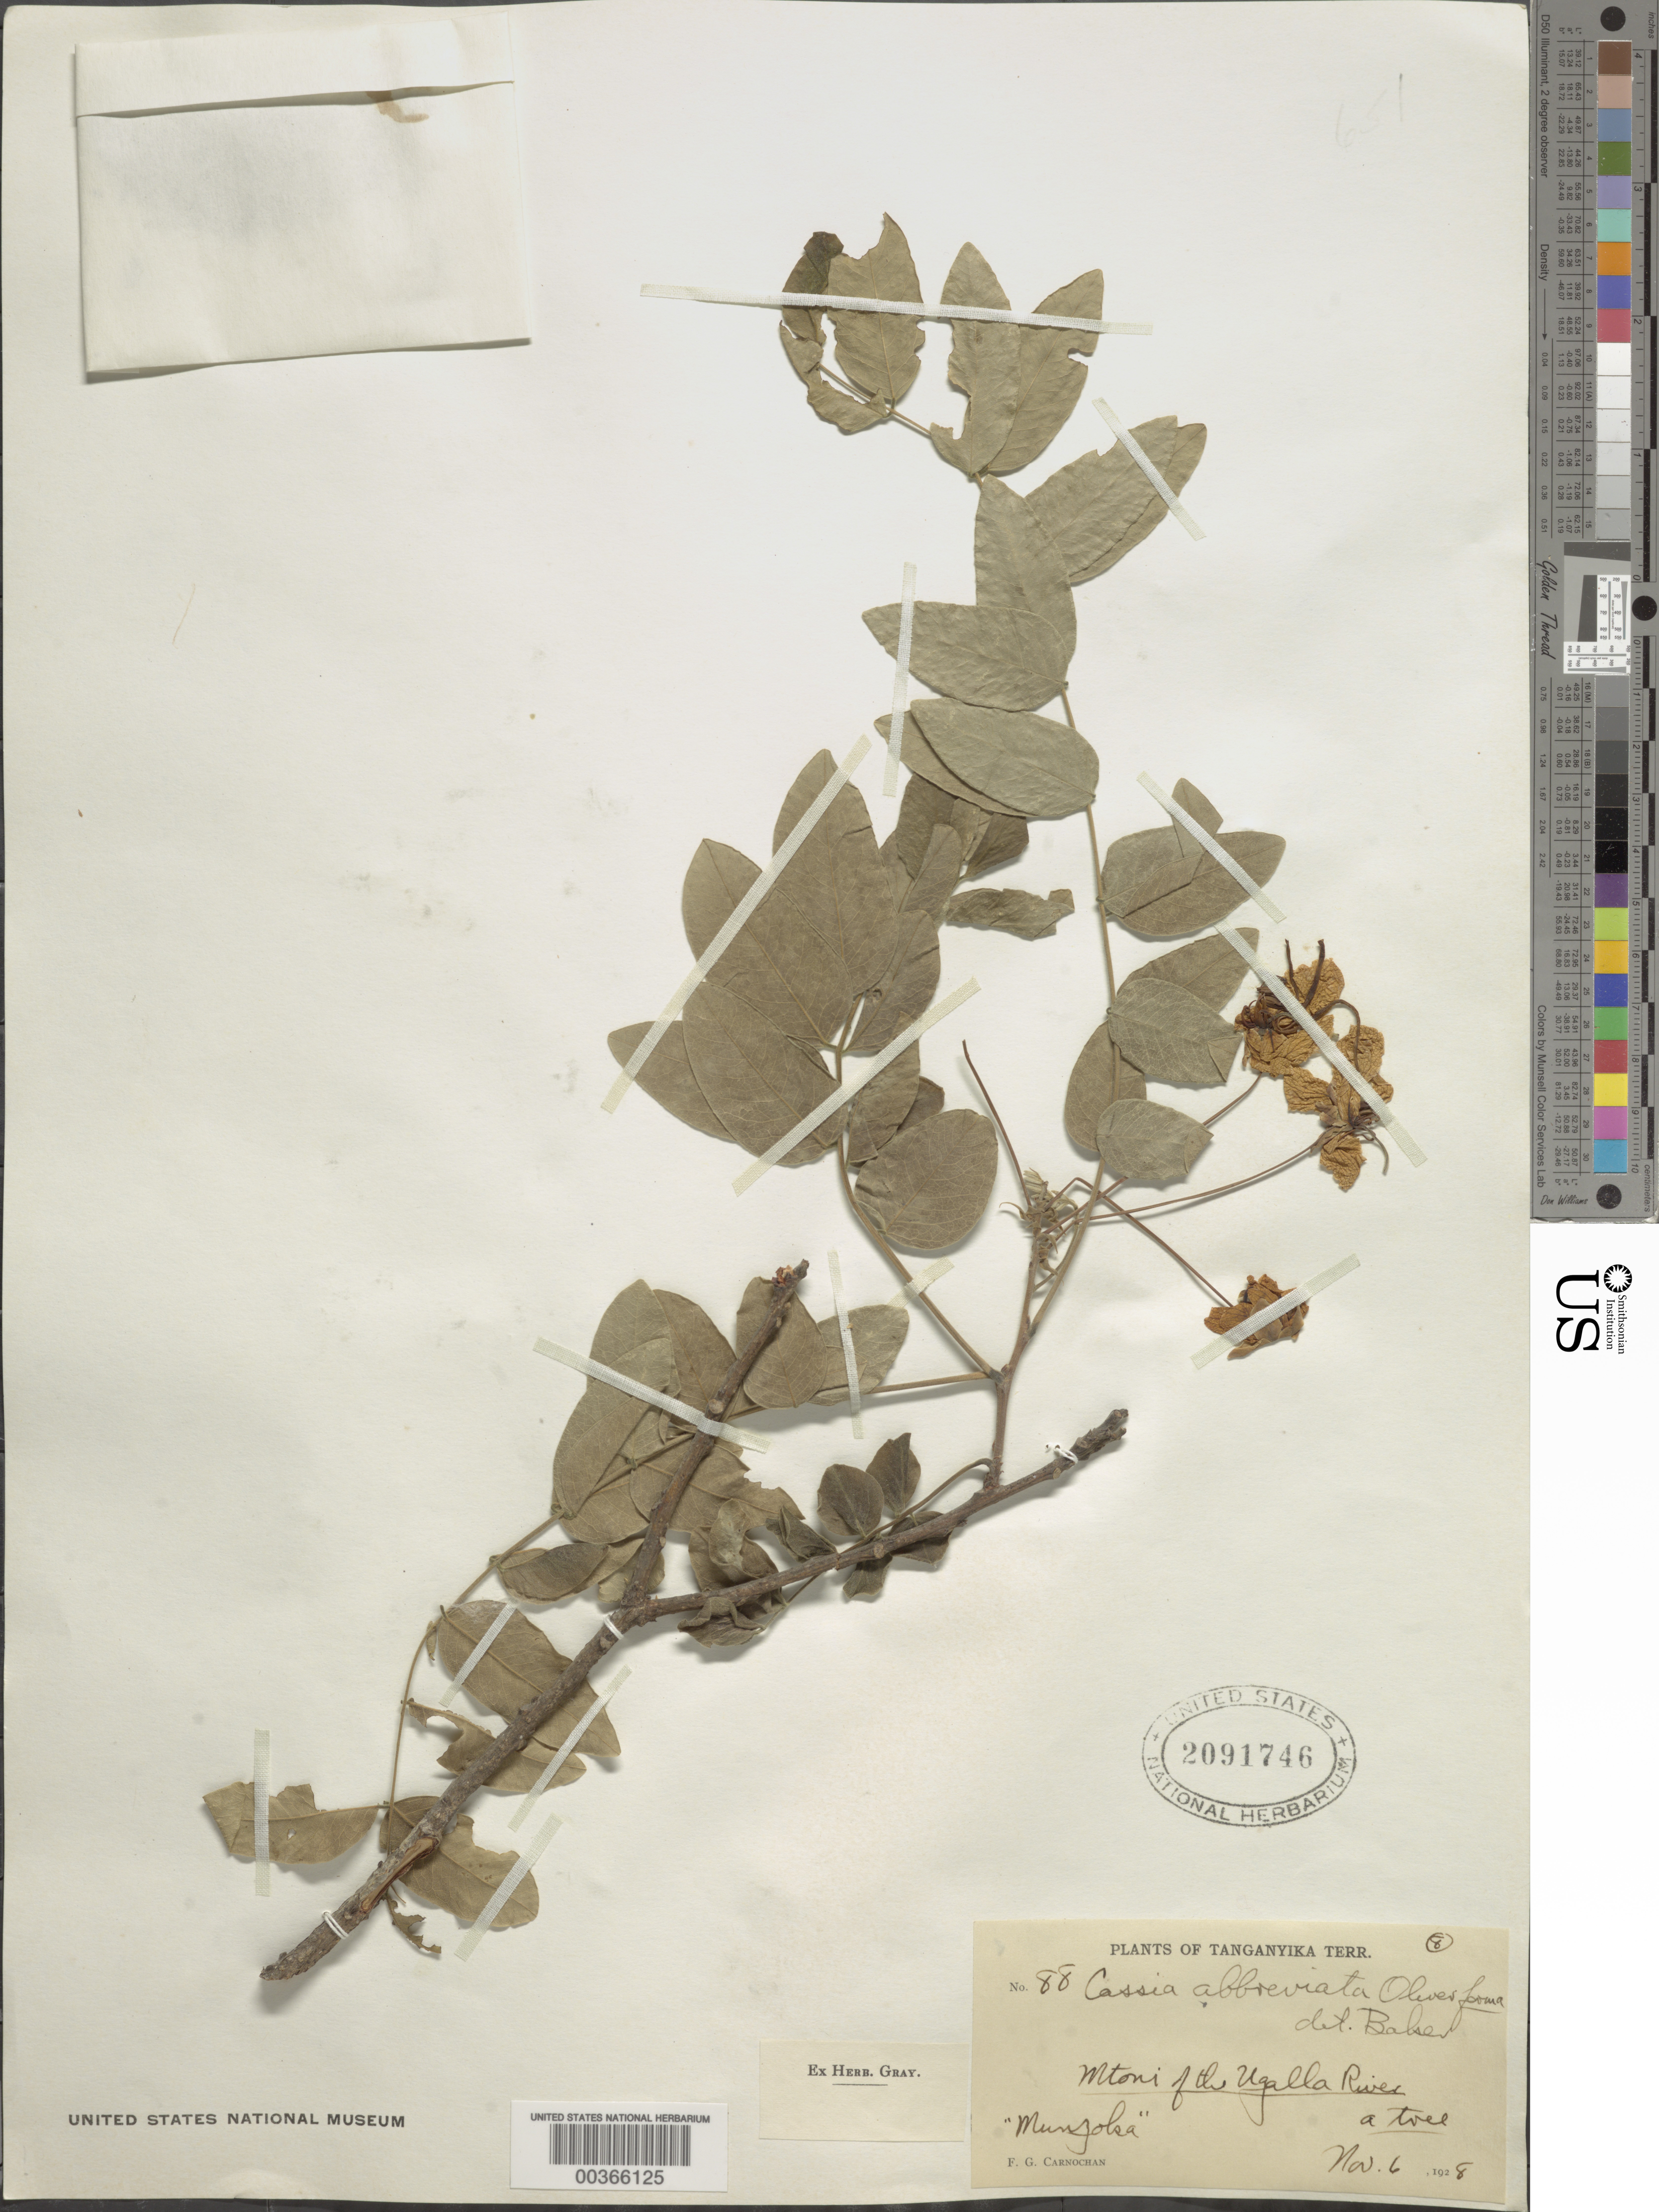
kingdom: Plantae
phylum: Tracheophyta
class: Magnoliopsida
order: Fabales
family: Fabaceae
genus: Cassia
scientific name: Cassia abbreviata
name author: Oliv.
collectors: F. Carnochan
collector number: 88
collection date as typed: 06 Nov 1928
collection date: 1928-11-06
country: Tanzania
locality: Mtoni of the ugalla river a toel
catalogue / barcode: US 2091746